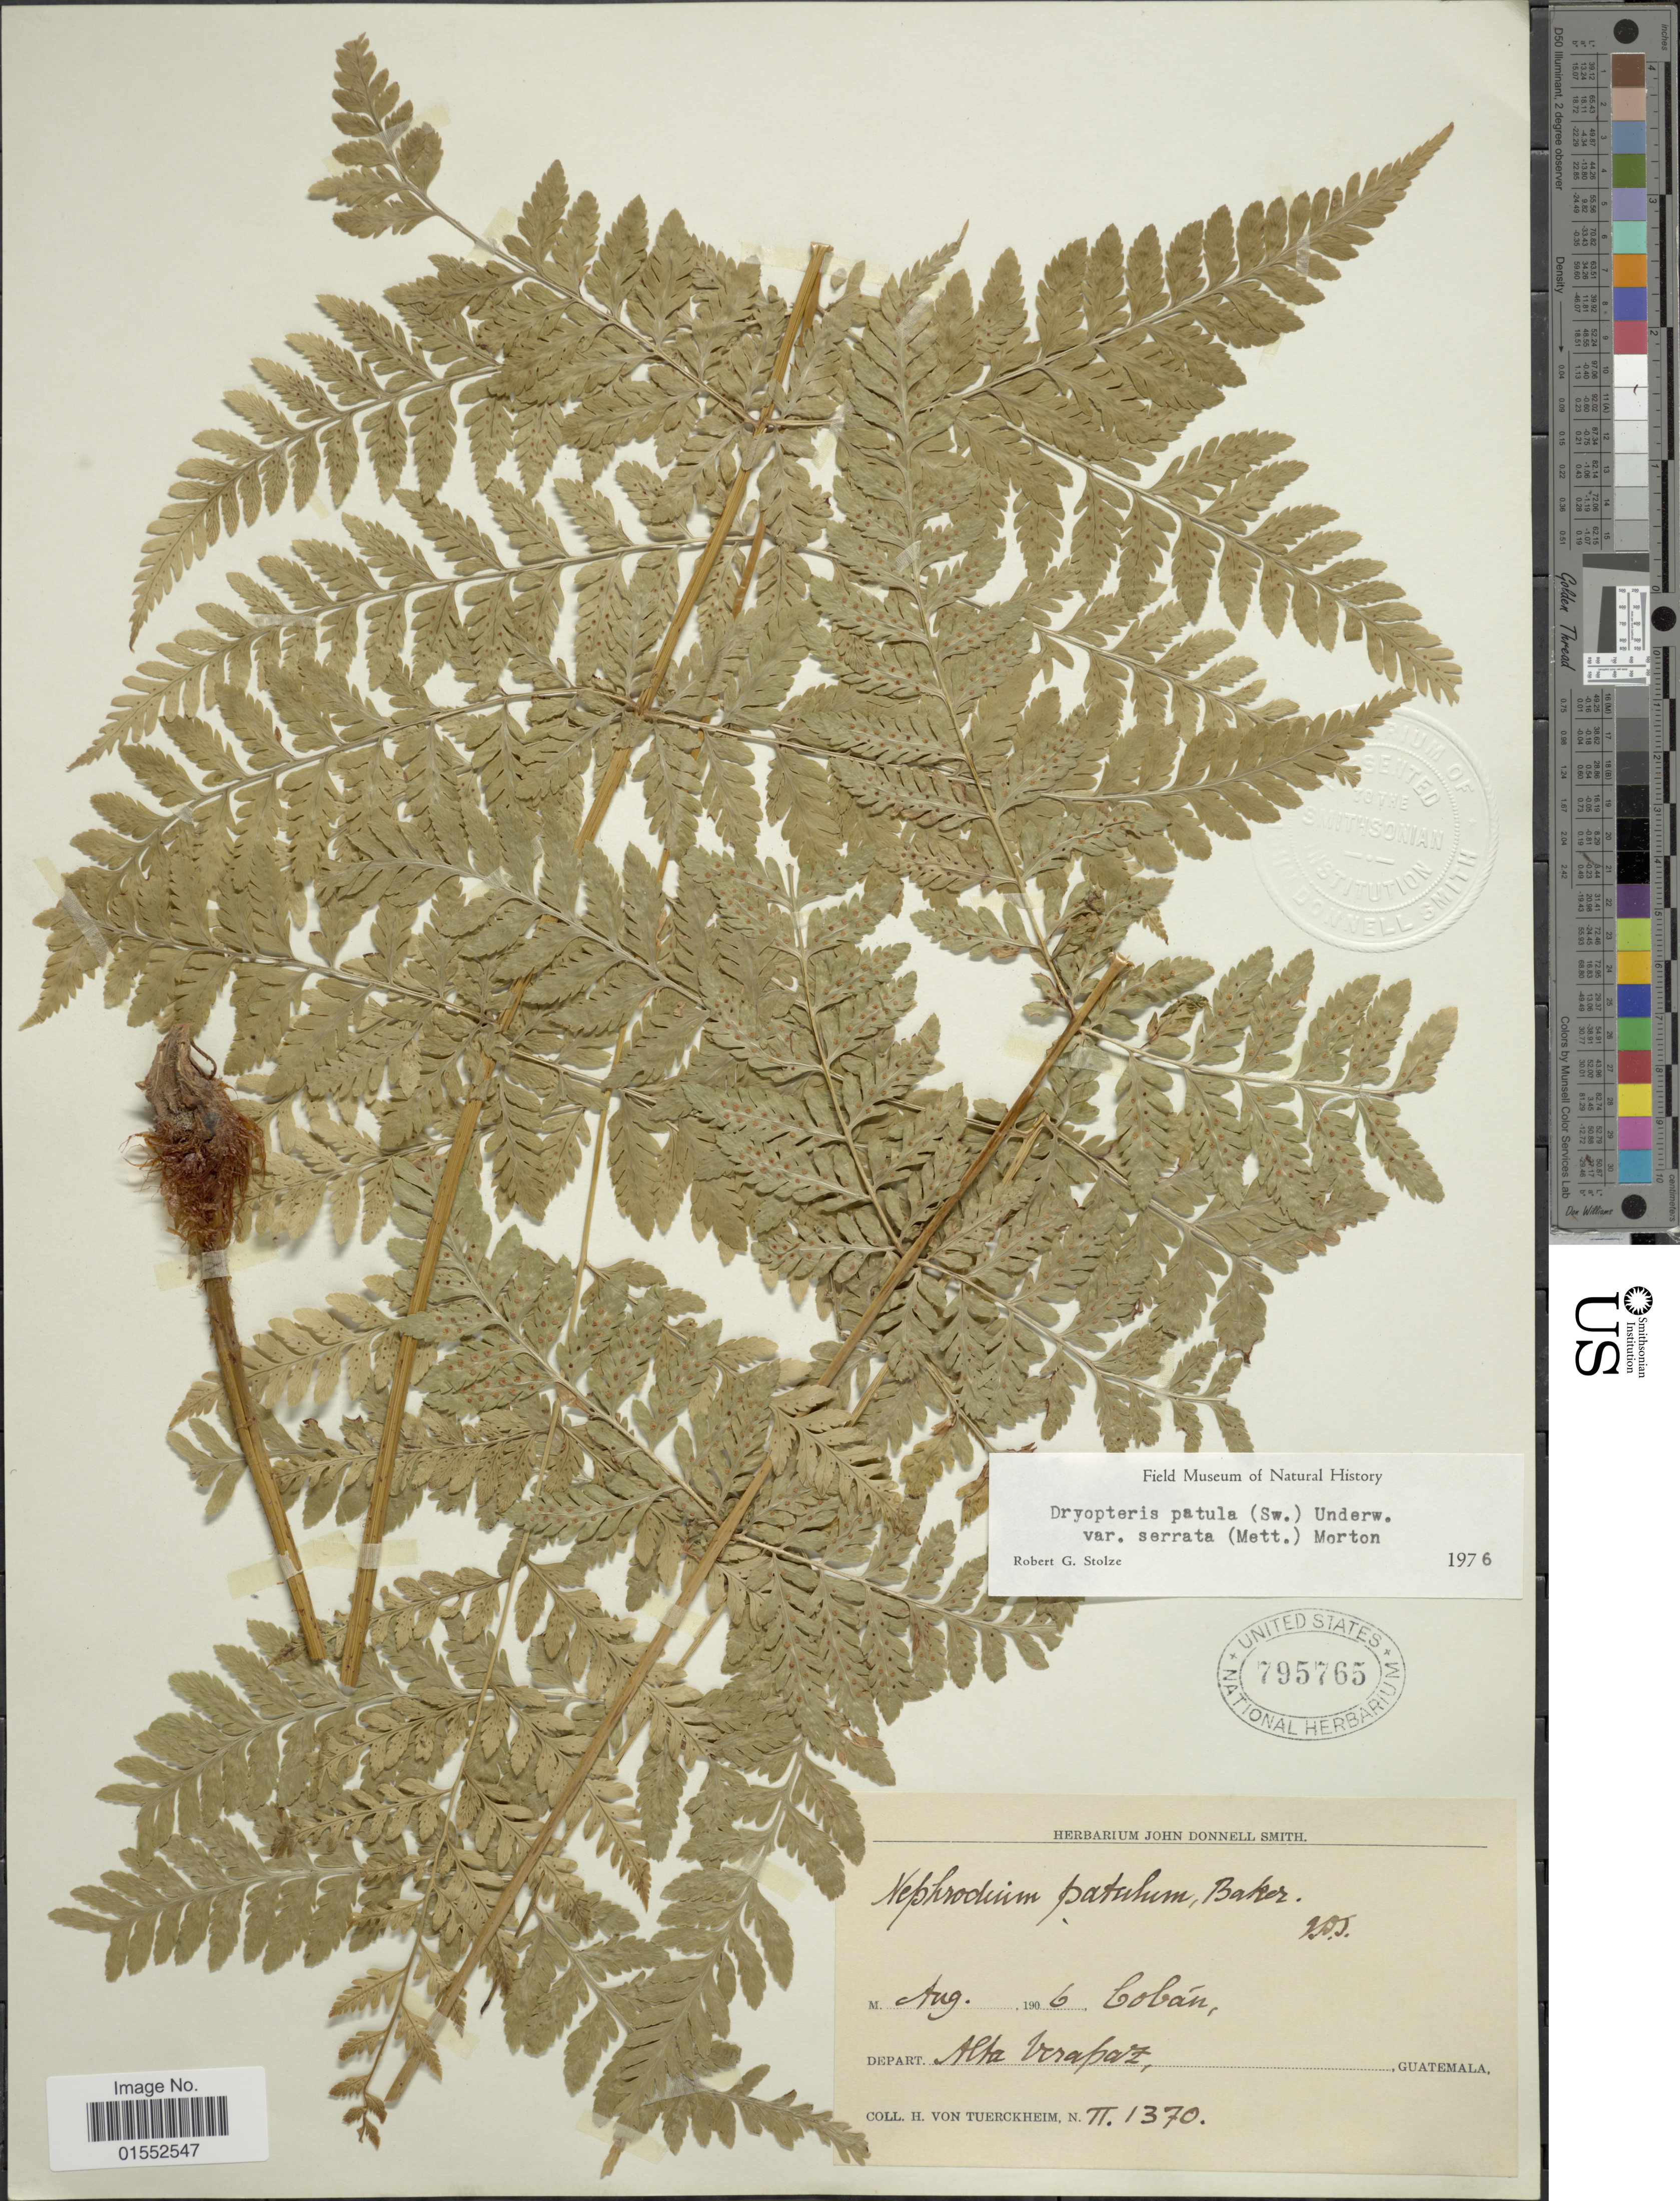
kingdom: Plantae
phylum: Tracheophyta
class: Polypodiopsida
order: Polypodiales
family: Dryopteridaceae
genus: Dryopteris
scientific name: Dryopteris patula var. serrata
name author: (Mett.) C.V. Morton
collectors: H. von Türckheim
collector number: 1370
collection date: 1906-08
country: Guatemala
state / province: Alta Verapaz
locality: Coban, Depart. Alta Verapaz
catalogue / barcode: US 795765